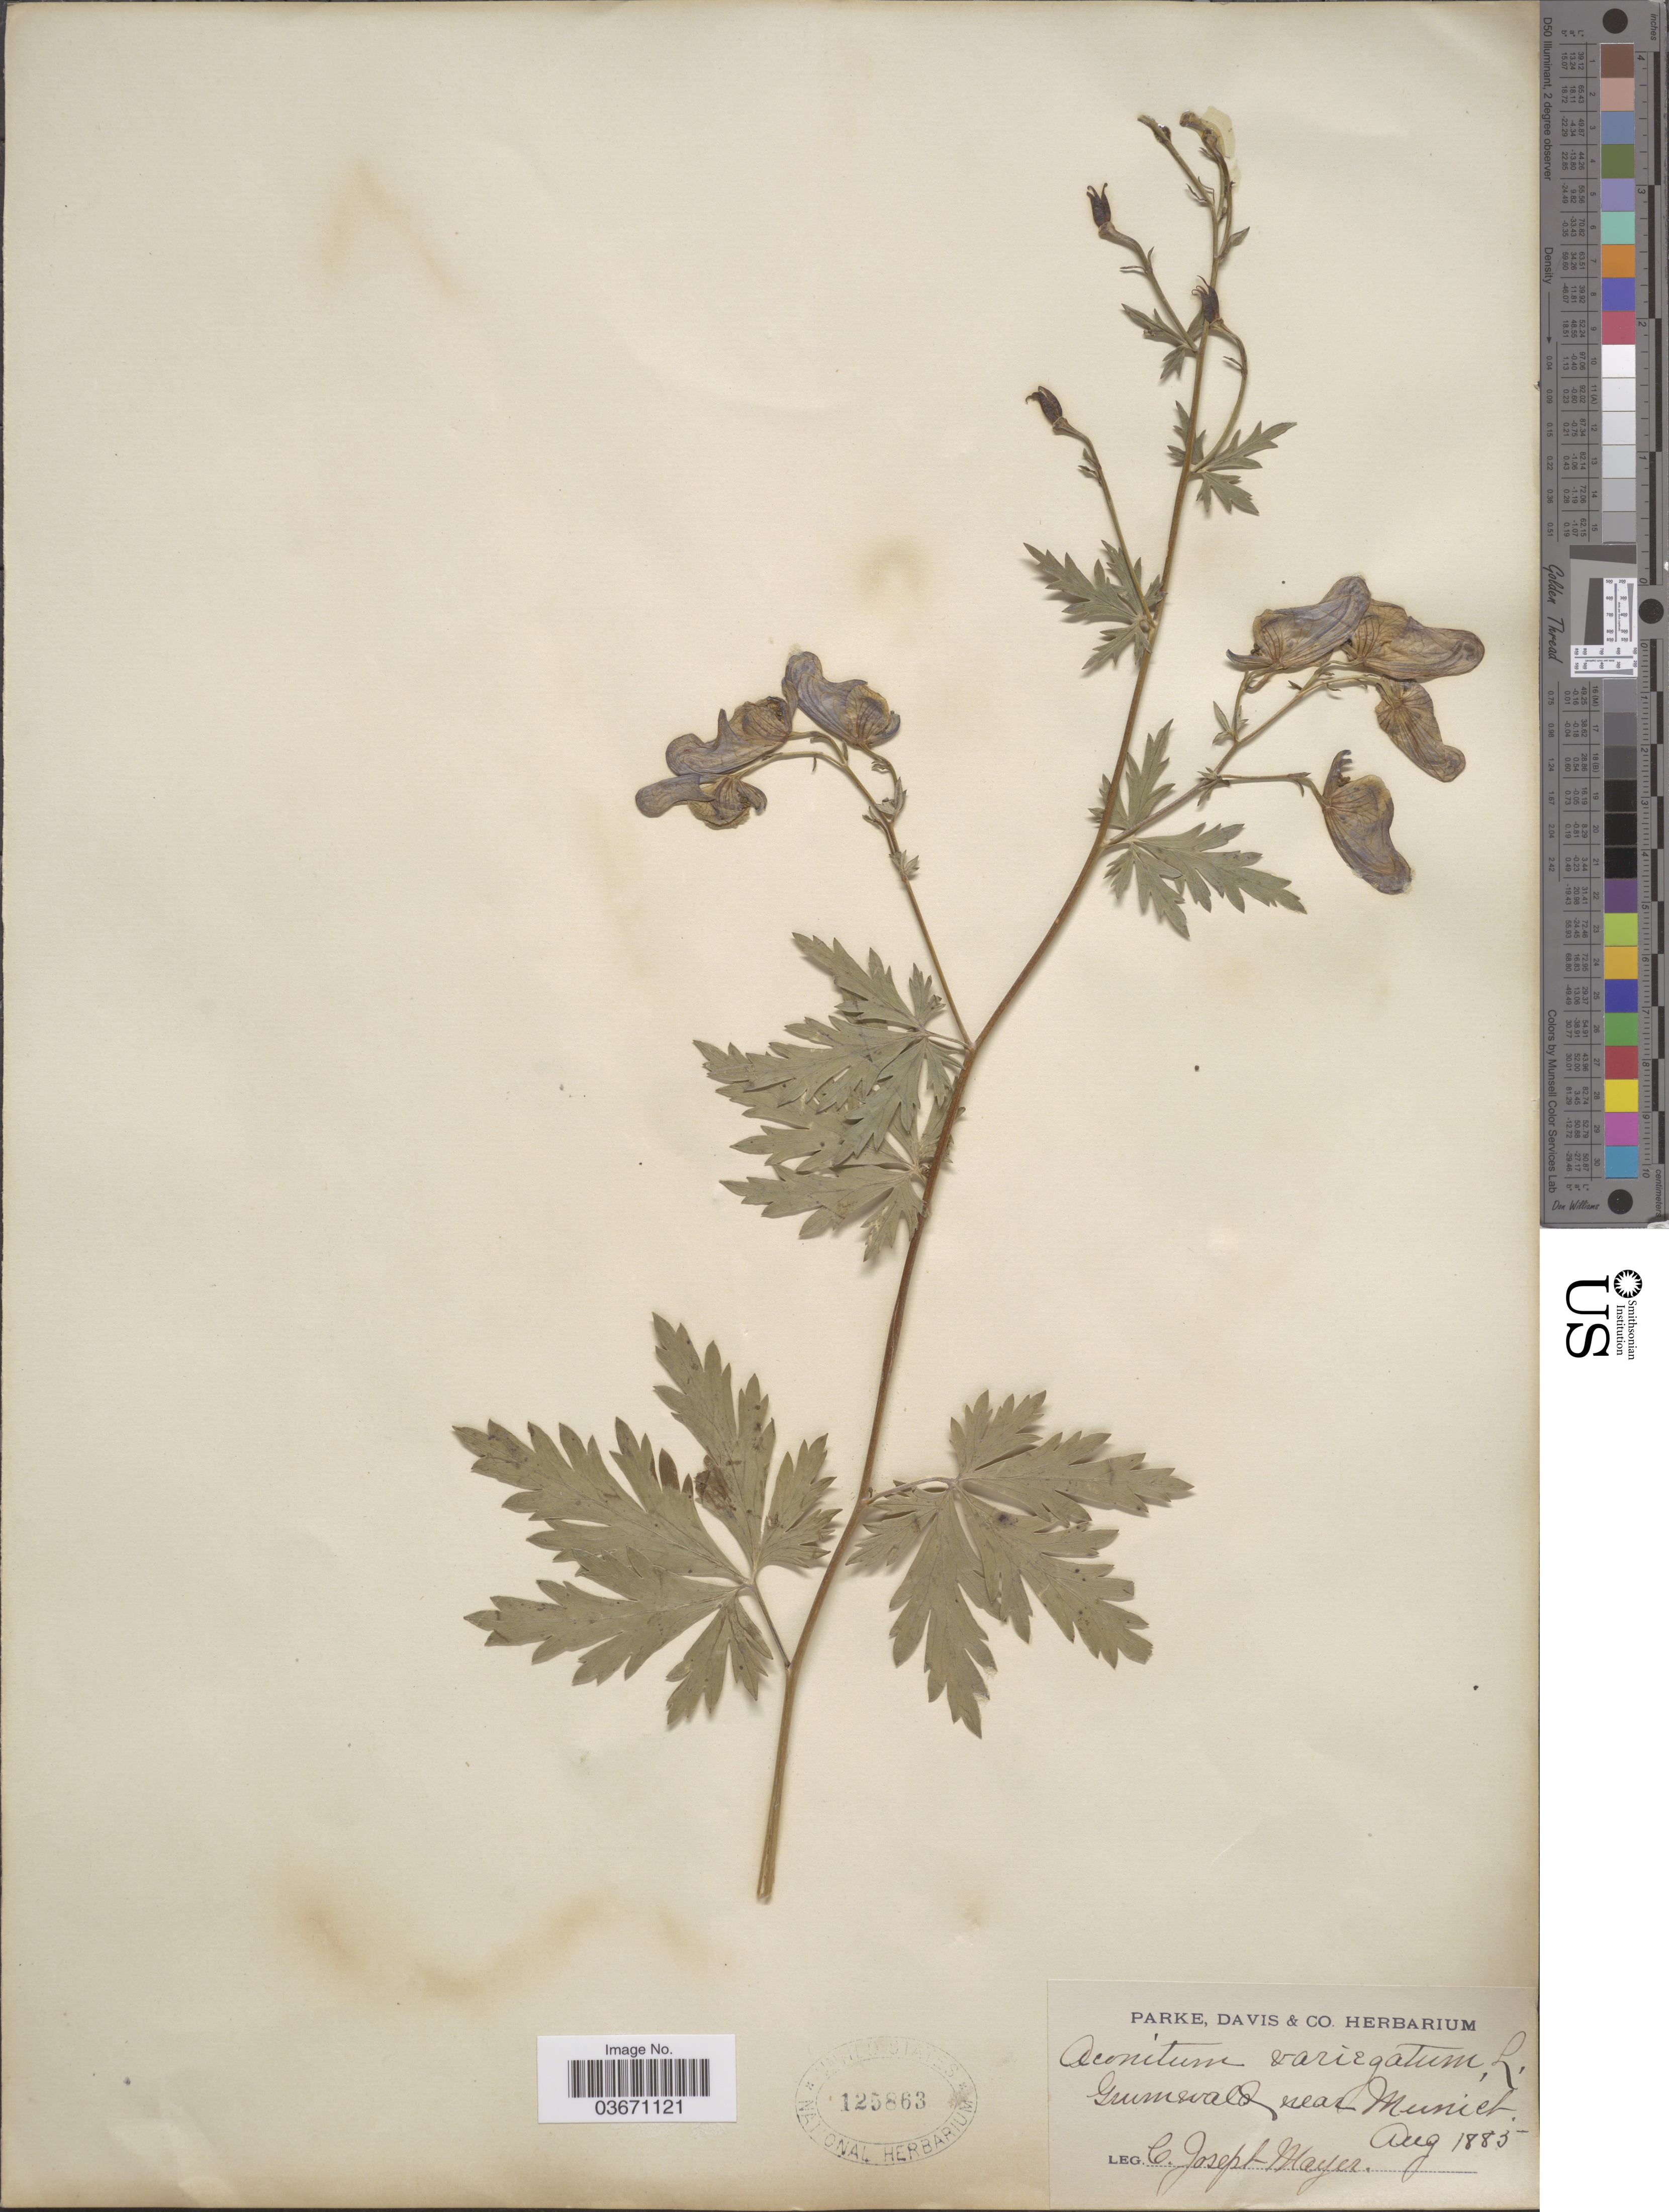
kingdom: Plantae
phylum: Tracheophyta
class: Magnoliopsida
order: Ranunculales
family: Ranunculaceae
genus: Aconitum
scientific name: Aconitum variegatum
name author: L.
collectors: C. Mayer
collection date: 1885-08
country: Germany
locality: Grumwald near Munich.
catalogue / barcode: US 125863